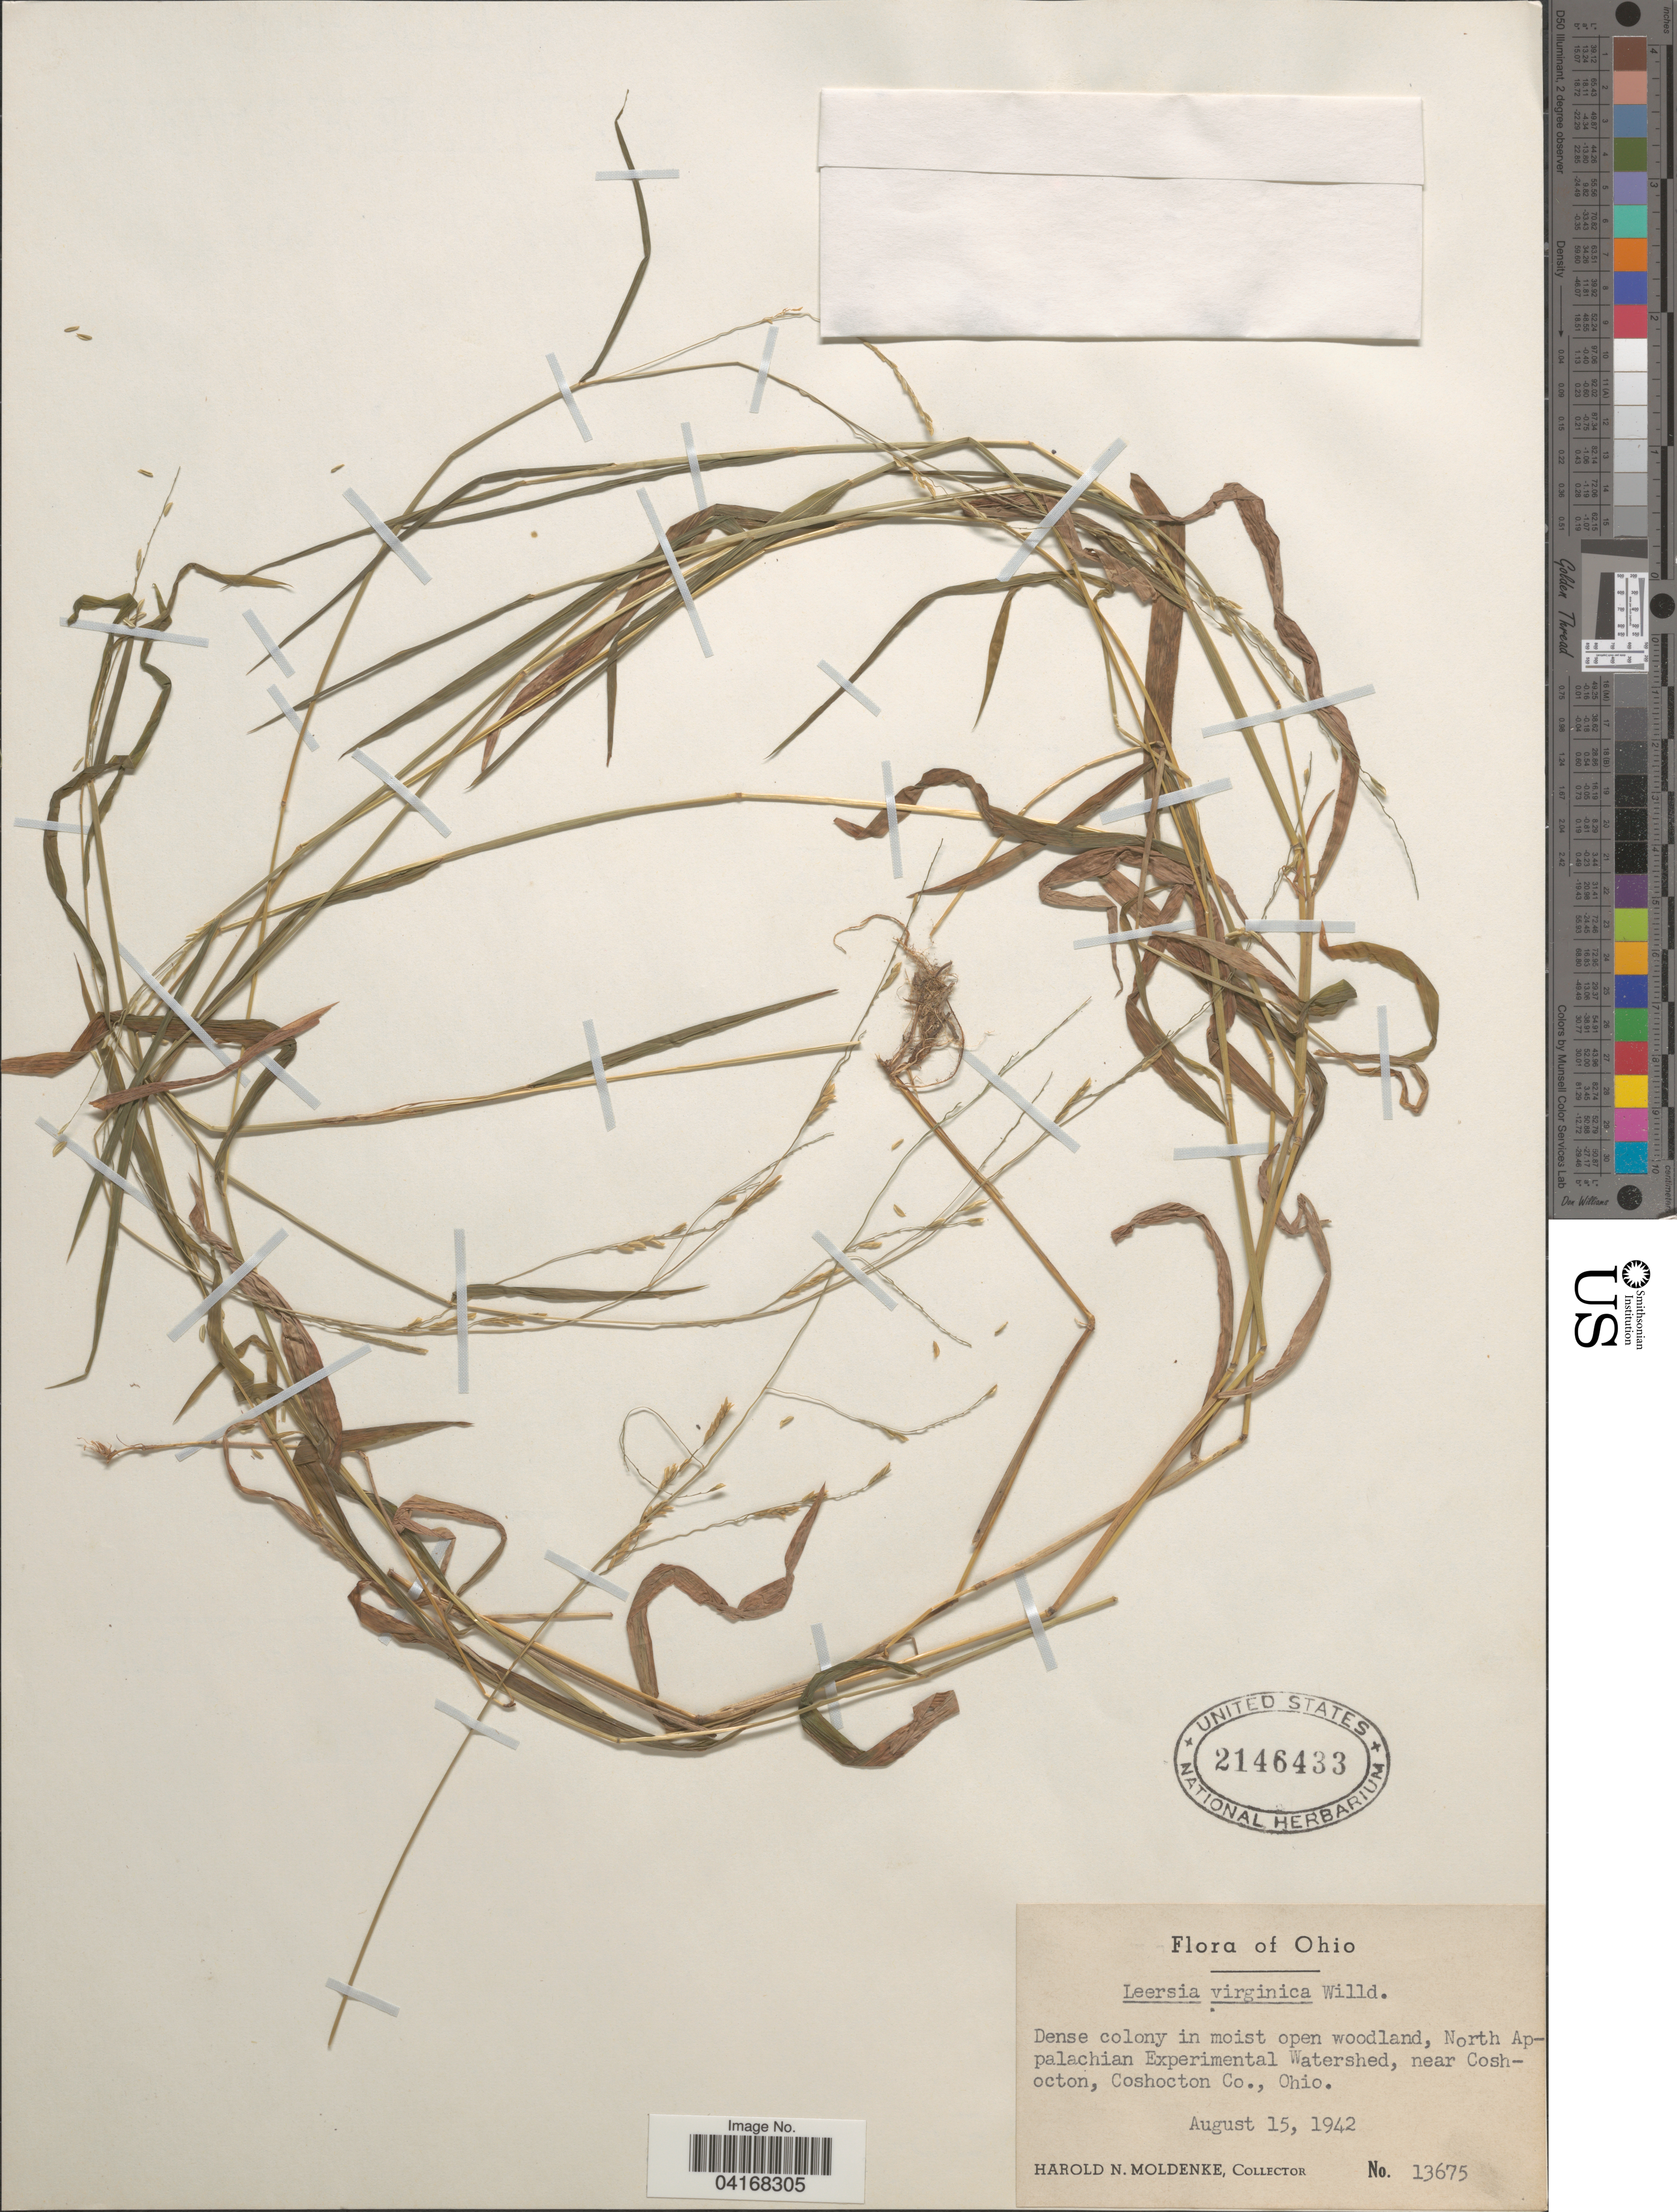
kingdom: Plantae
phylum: Tracheophyta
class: Liliopsida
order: Poales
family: Poaceae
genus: Leersia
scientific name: Leersia virginica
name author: Willd.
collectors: H. N. Moldenke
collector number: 13675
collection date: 1942-08-15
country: United States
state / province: Ohio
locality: North Appalachian Experimental Watershed, near Coshocton, Coshocton Co.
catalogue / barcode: US 2146433